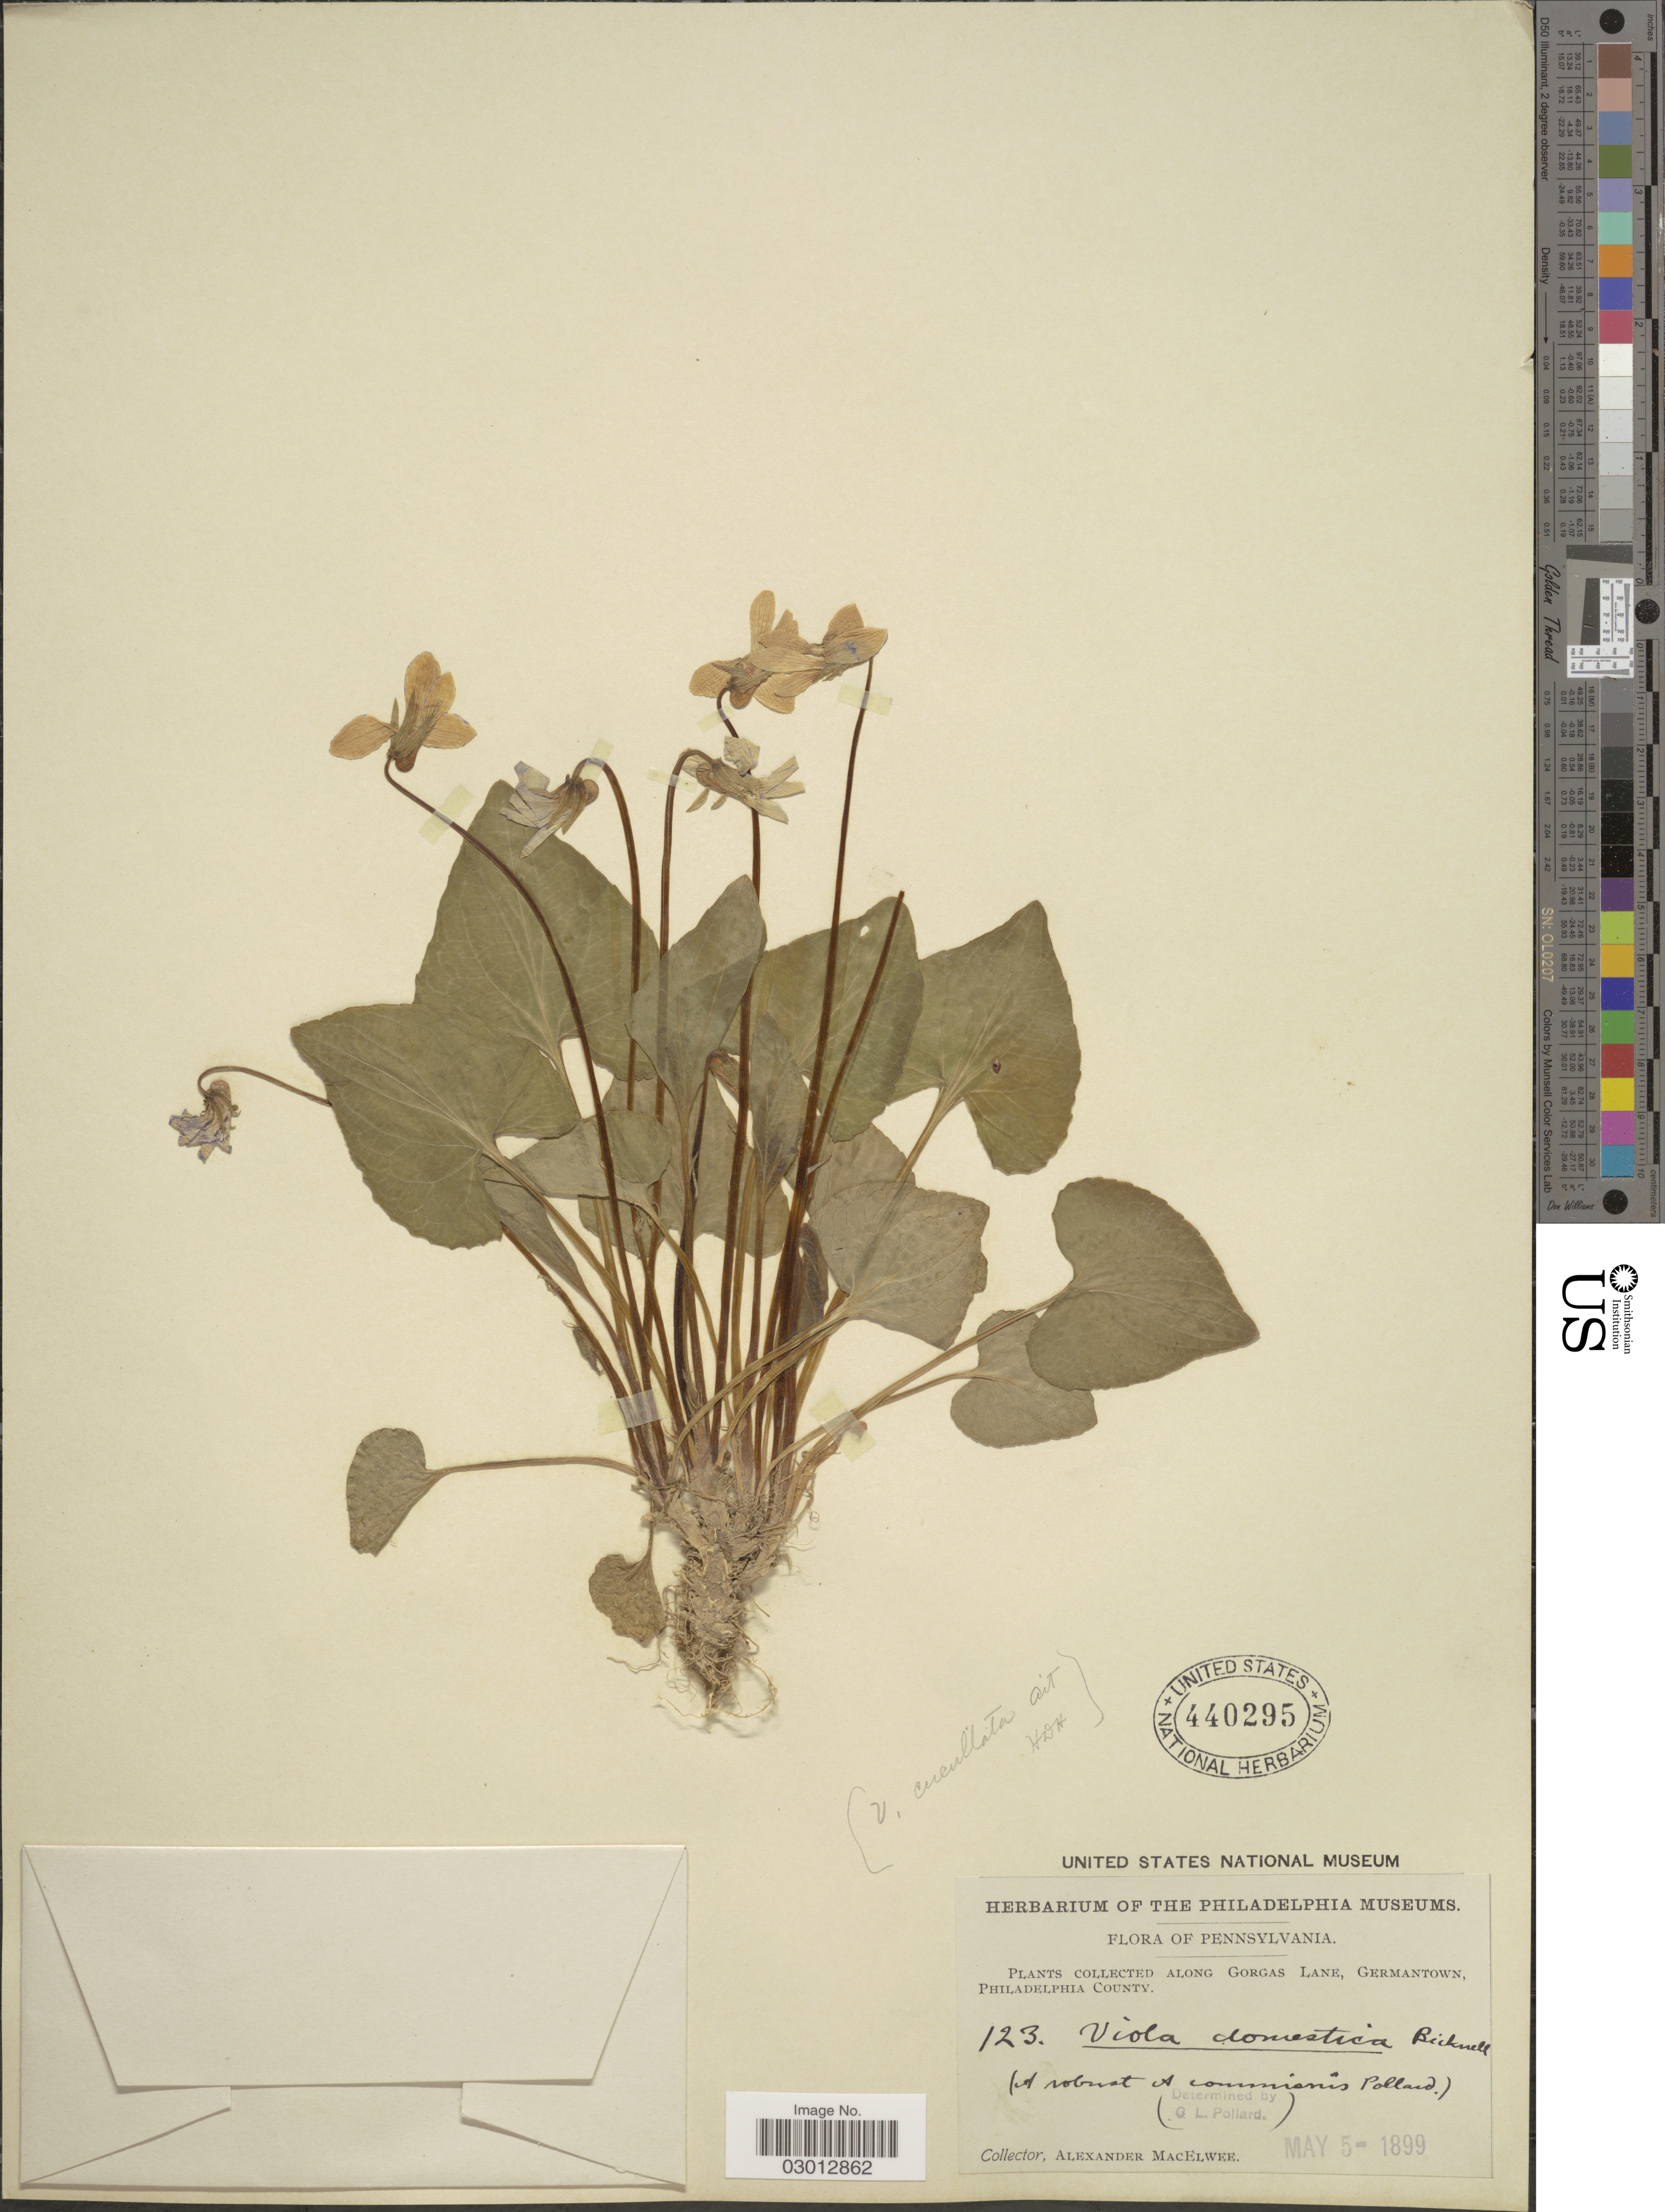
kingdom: Plantae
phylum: Tracheophyta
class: Magnoliopsida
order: Malpighiales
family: Violaceae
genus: Viola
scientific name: Viola papilionacea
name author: Pursh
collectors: A. MacElwee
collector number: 123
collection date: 1899-05-05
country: United States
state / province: Pennsylvania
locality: Along Gorgas Lane, Germantown, Philadelphia County.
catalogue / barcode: US 440295